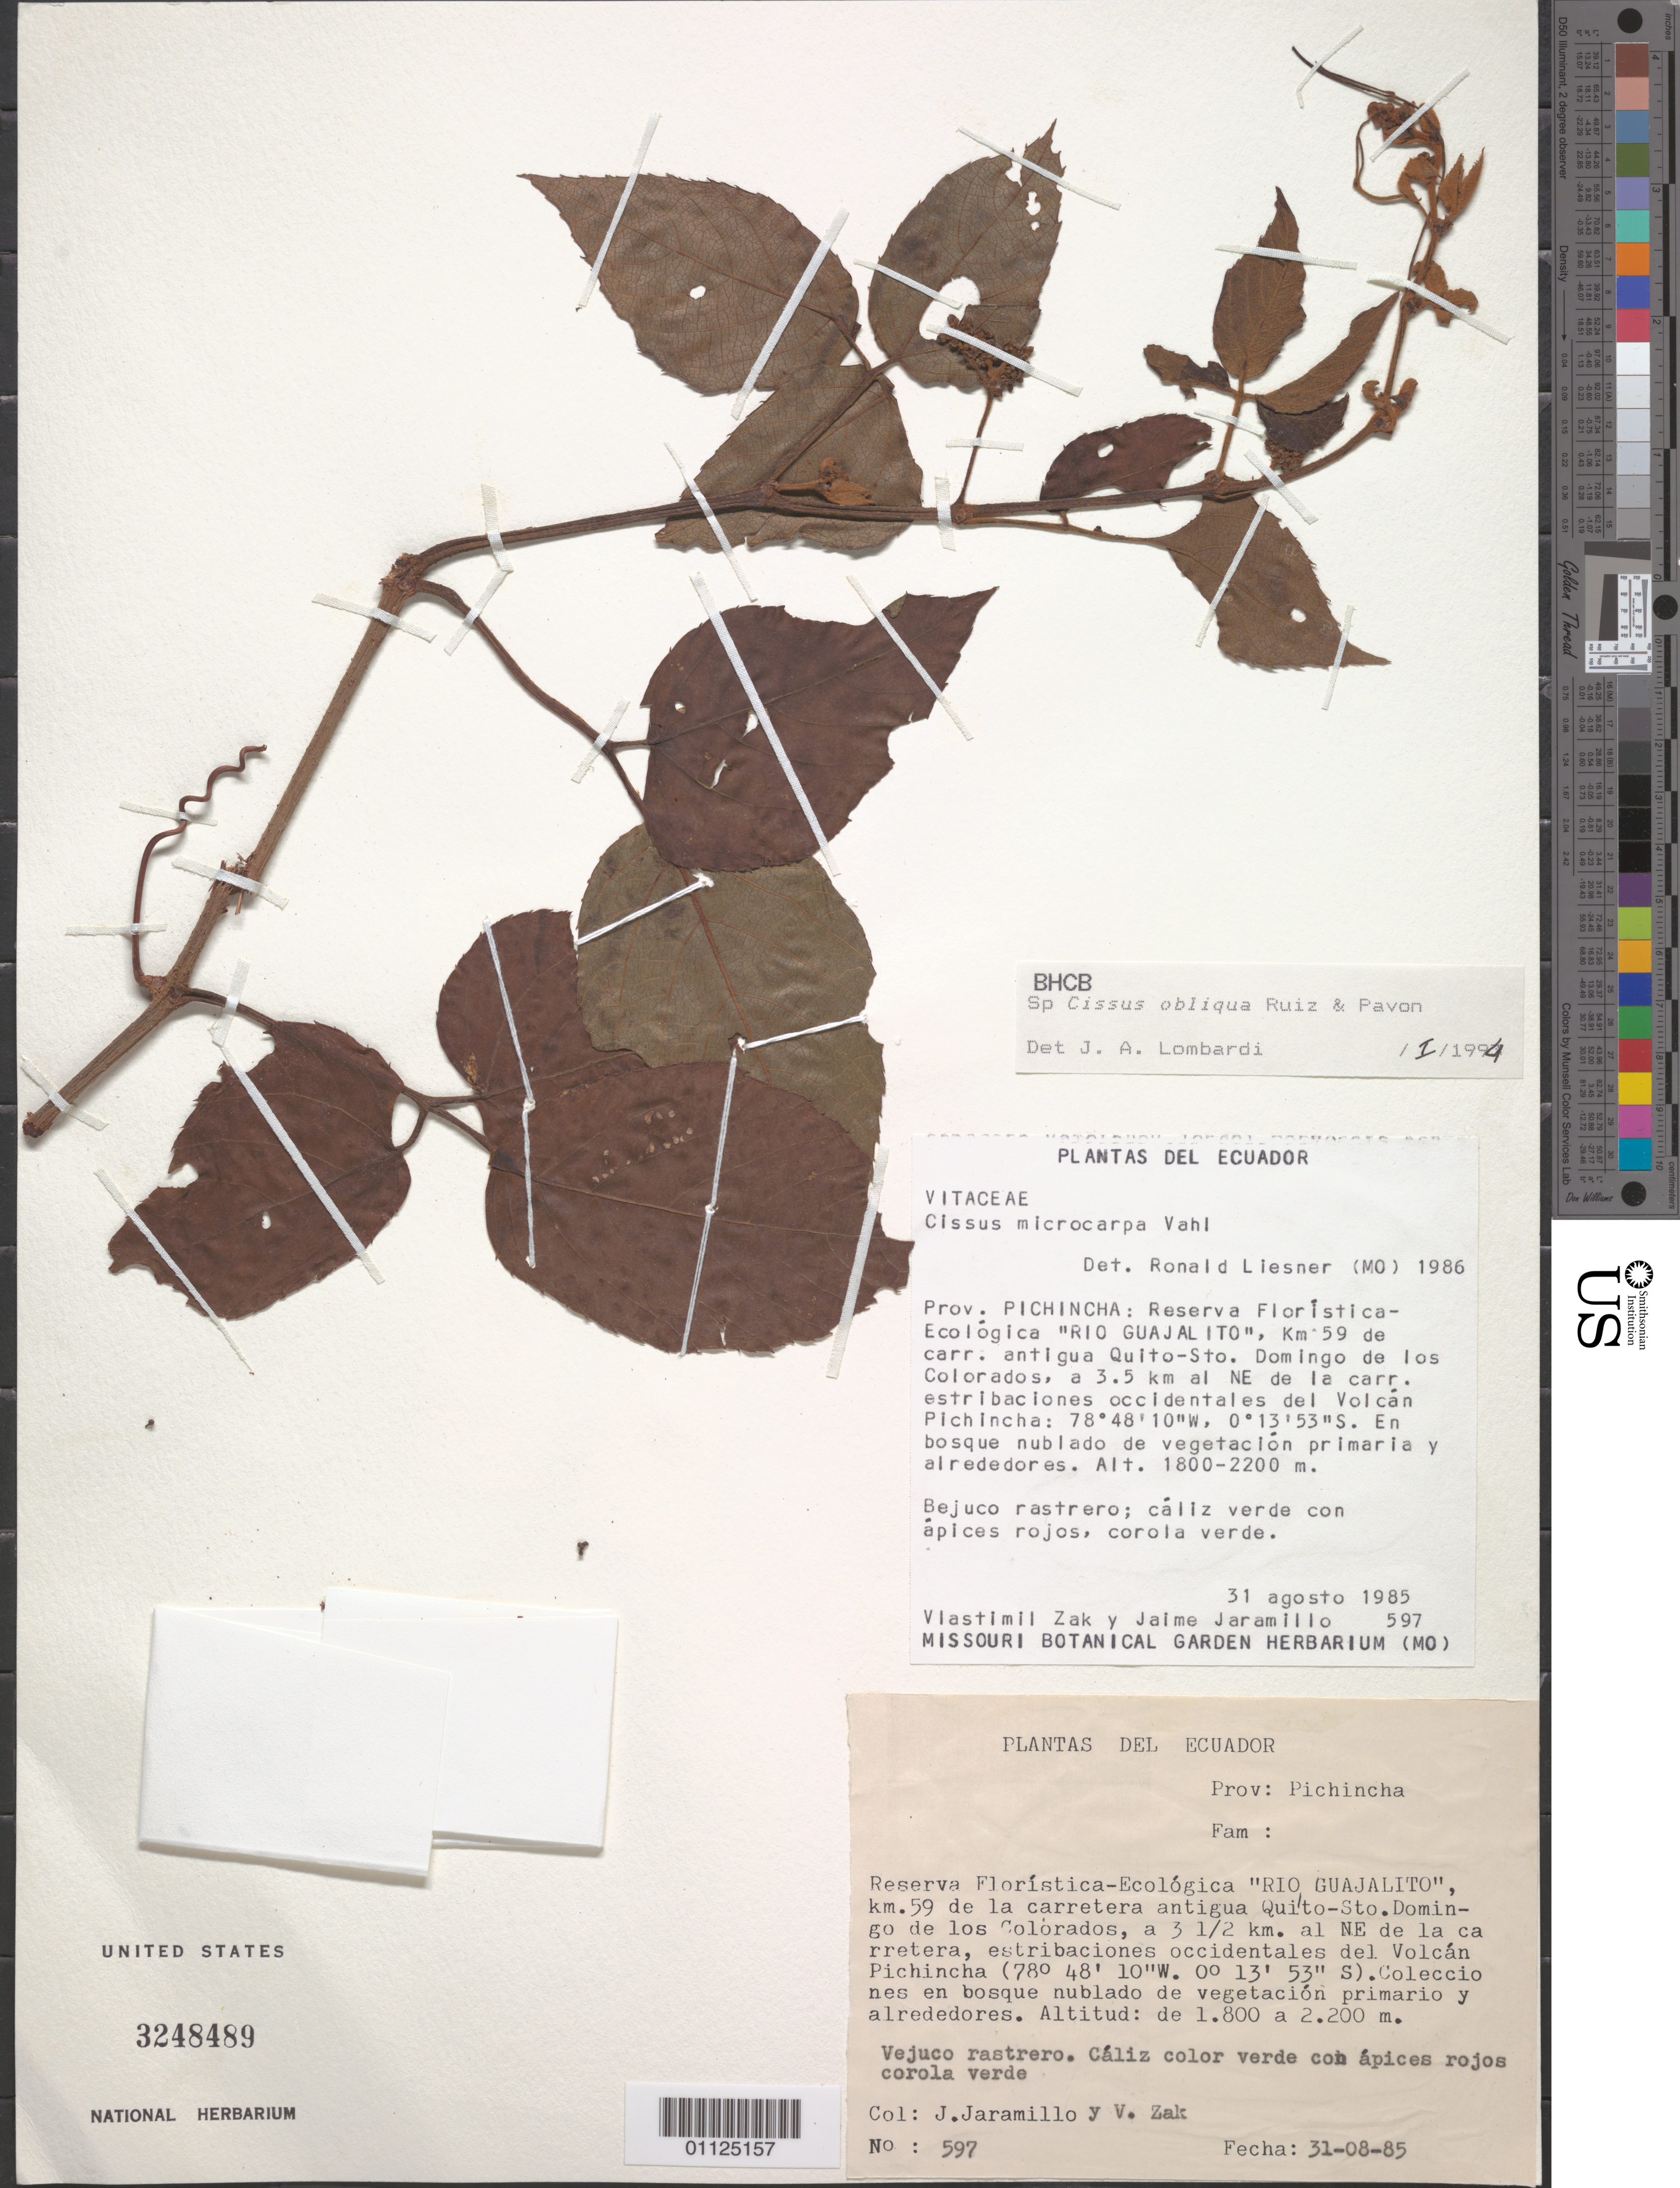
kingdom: Plantae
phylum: Tracheophyta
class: Magnoliopsida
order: Vitales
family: Vitaceae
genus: Cissus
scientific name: Cissus obliqua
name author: Ruiz & Pav.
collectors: J. L. Jaramillo & V. Zak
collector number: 597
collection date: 1985-08-31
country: Ecuador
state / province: Pichincha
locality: Reserva Floristica-Ecologica "Rio Guajalito", km 59 de carr. antigua Quito-Sto. Domingo de los Colorados, a 3.5 km al NE de la carr. estribaciones occidentales del Volcan Pichincha.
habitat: En bosque nublado de vegetacion primaria y alrededores. Bejuco rastrero.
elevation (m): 1800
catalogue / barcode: US 3248489